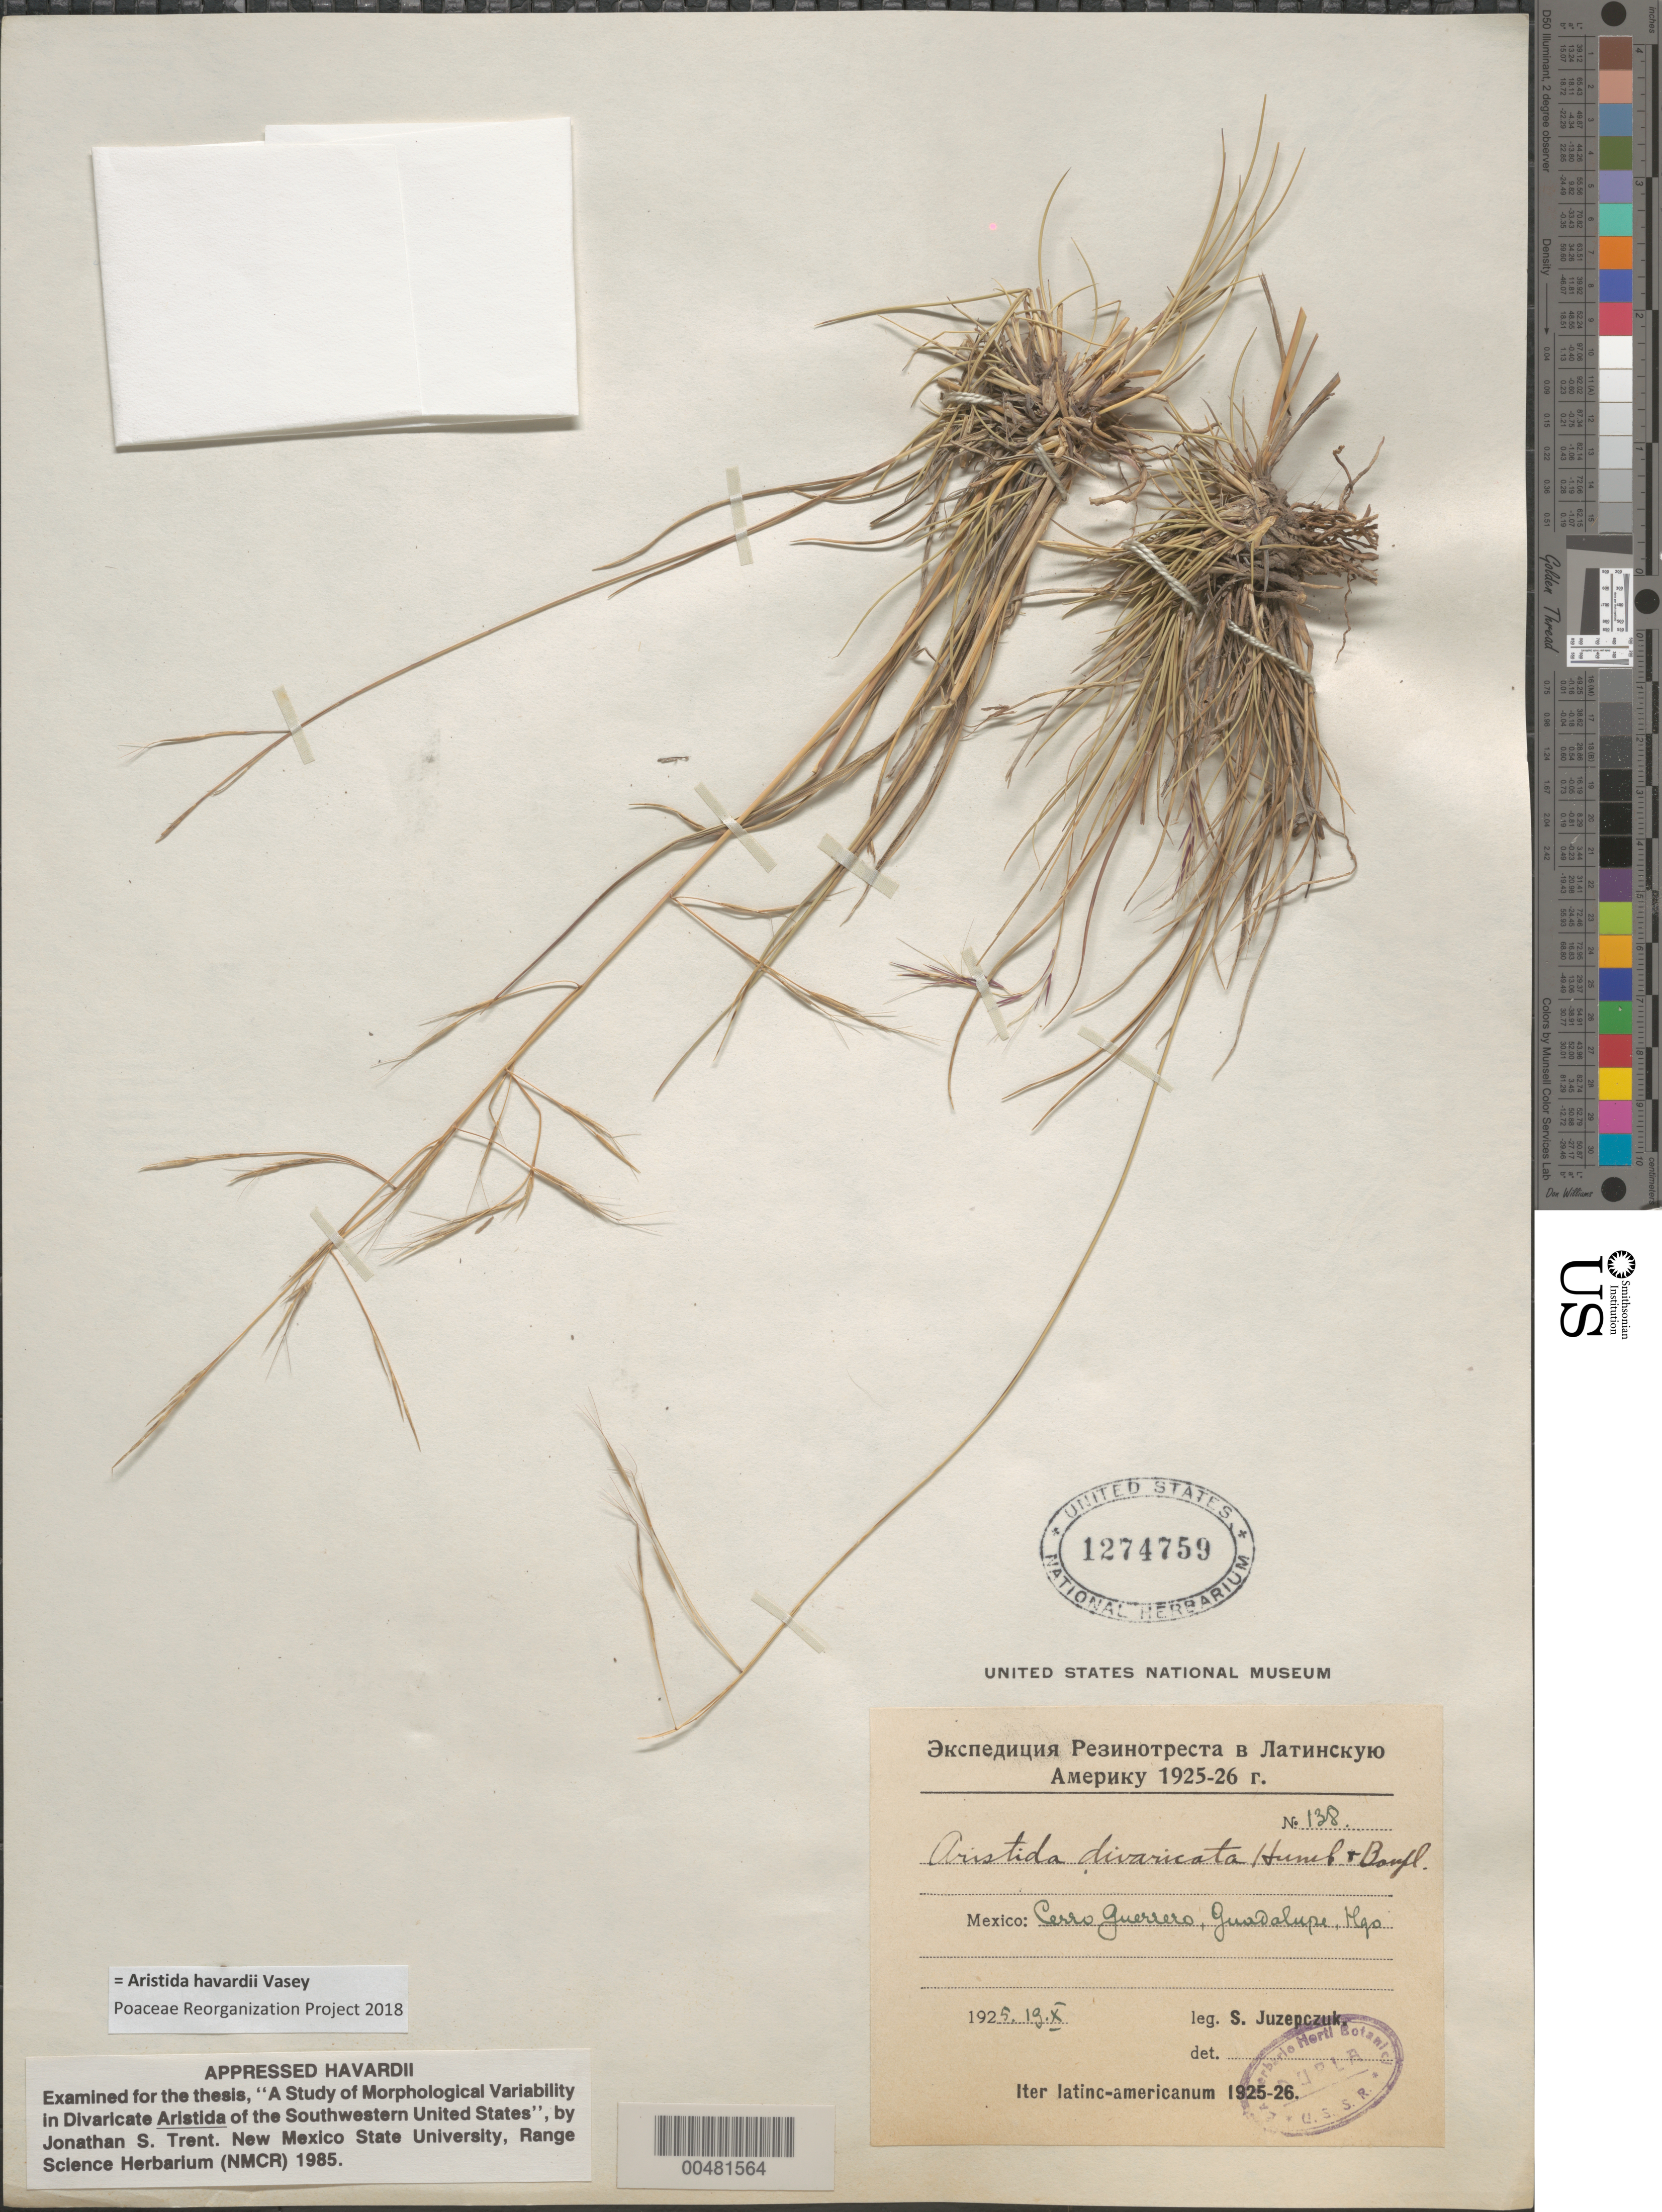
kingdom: Plantae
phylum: Tracheophyta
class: Liliopsida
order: Poales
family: Poaceae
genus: Aristida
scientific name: Aristida havardii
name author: Vasey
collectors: S. V. Juzepczuk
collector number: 138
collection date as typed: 19 Oct 1925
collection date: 1925-10-19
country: Mexico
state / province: Hidalgo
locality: Cerro Guerrero, Guadalupe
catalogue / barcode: US 1274759